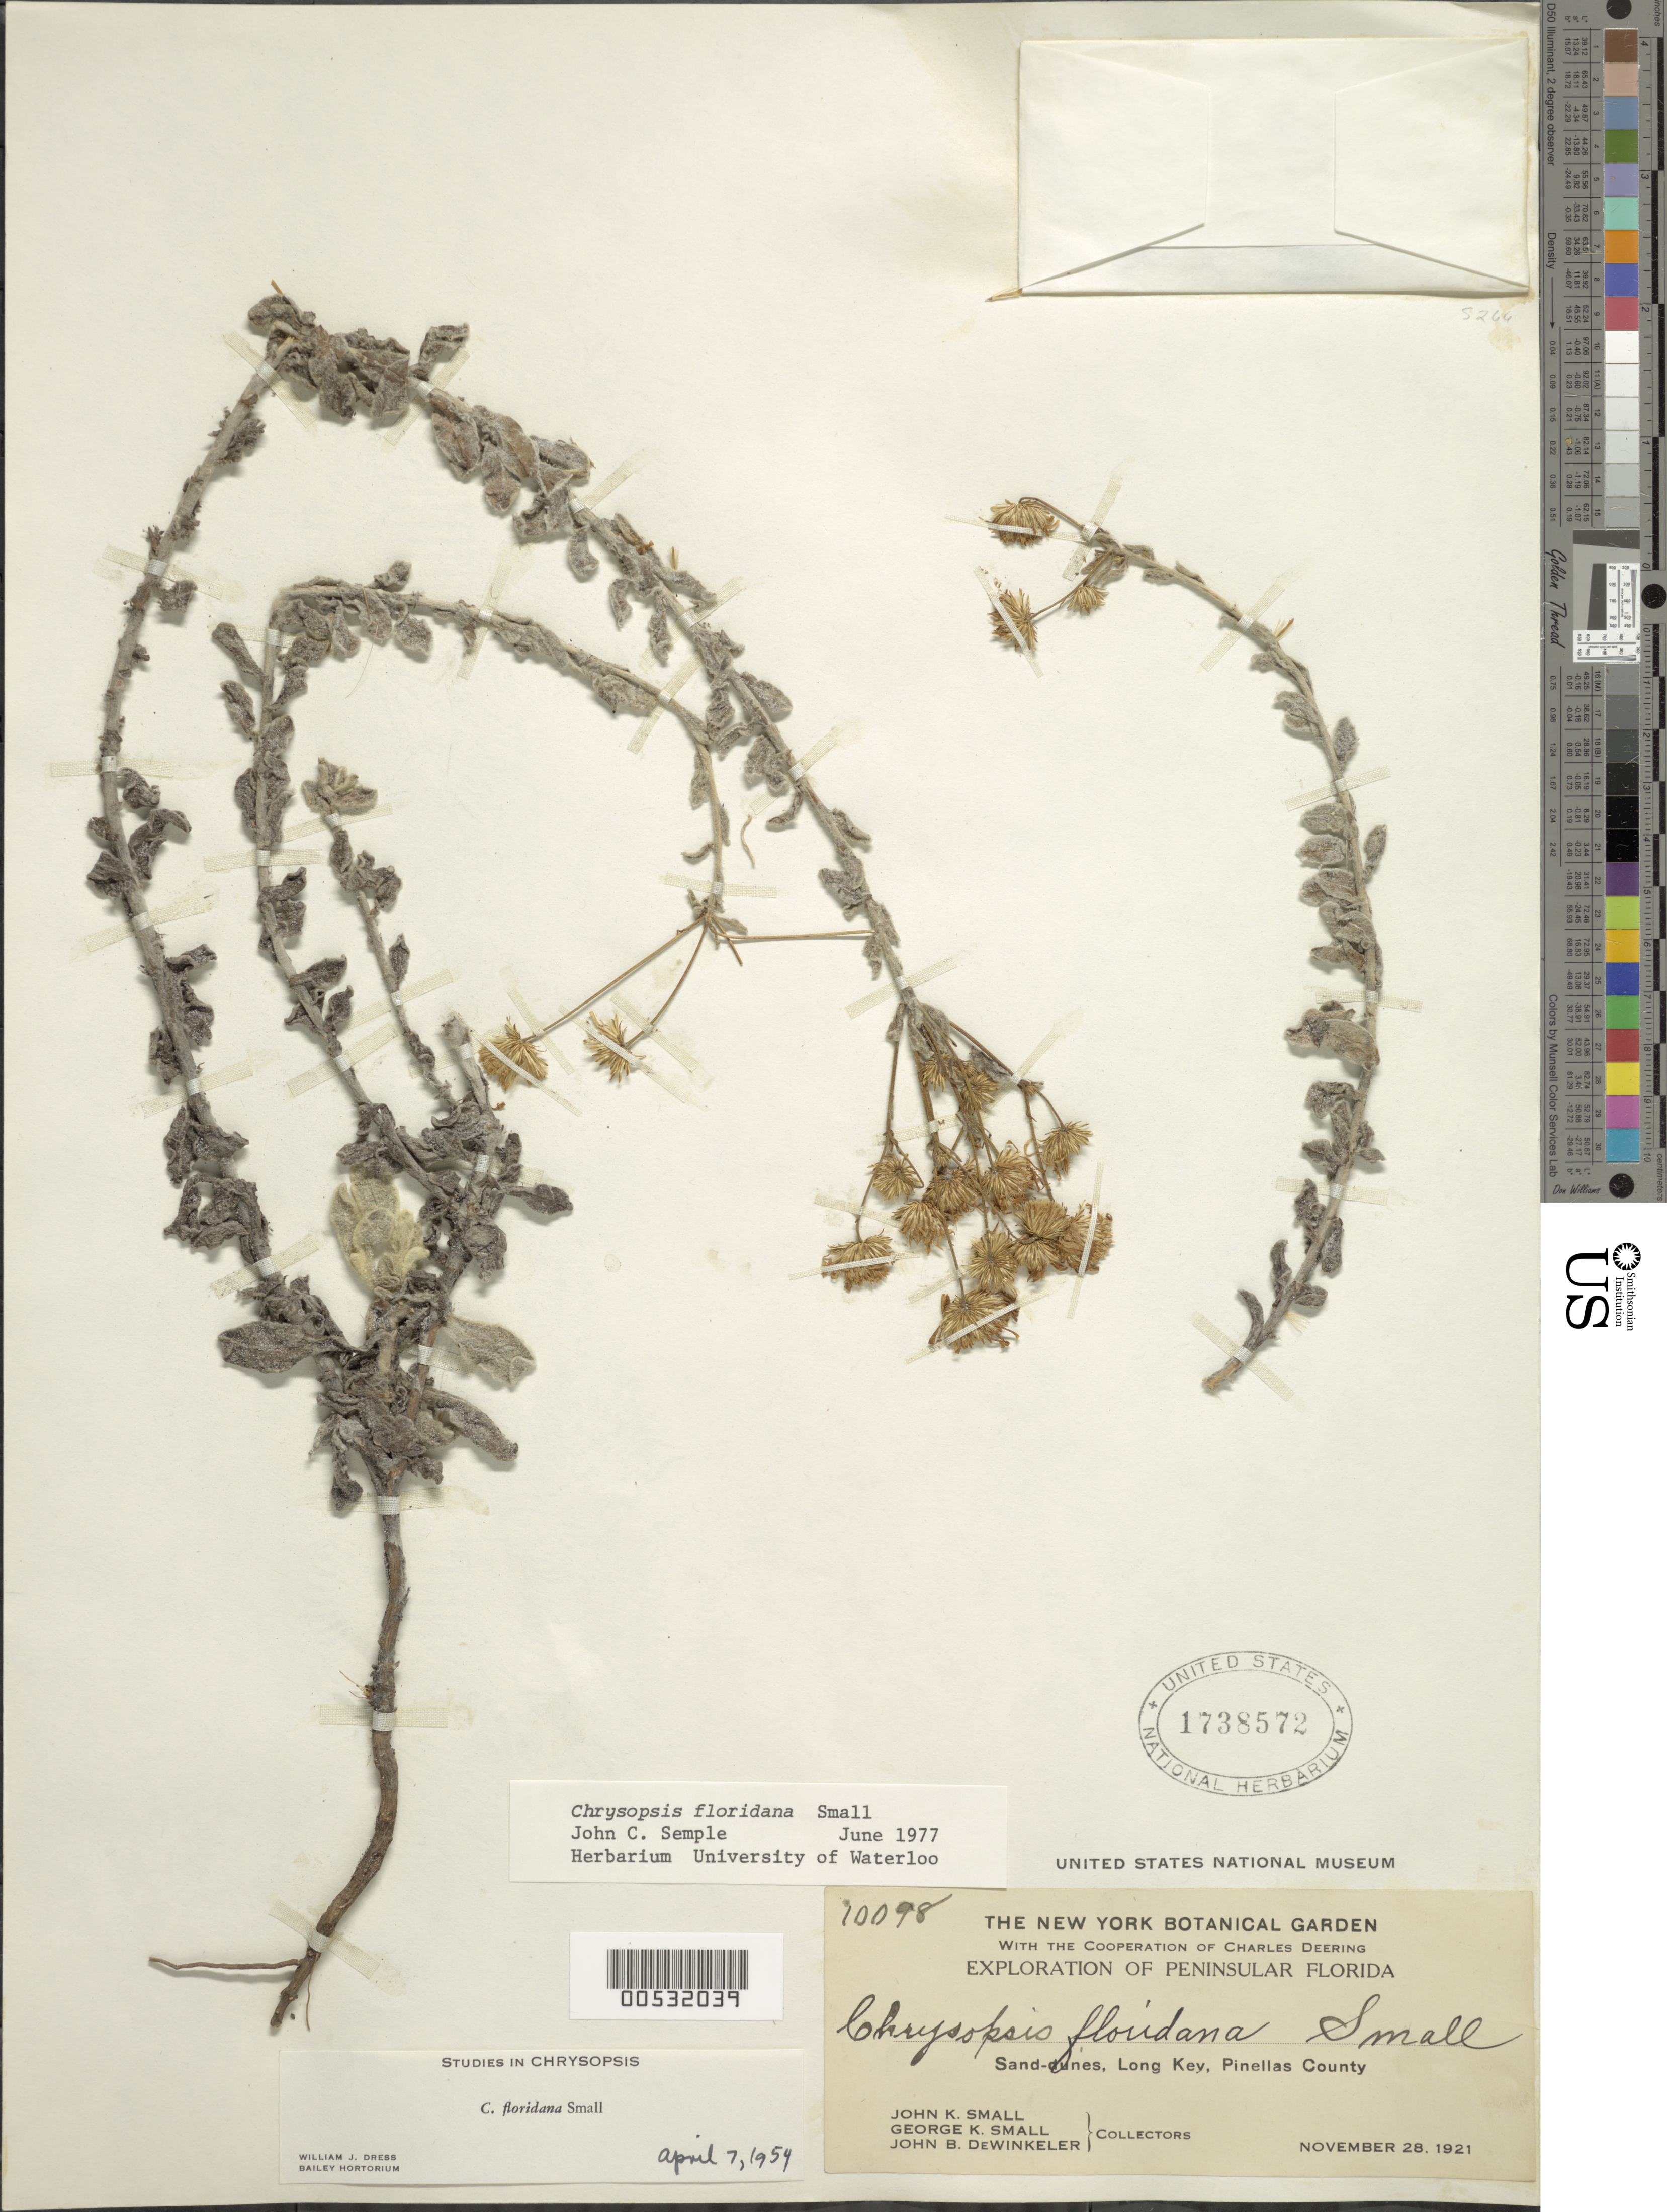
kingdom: Plantae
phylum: Tracheophyta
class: Magnoliopsida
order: Asterales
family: Asteraceae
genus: Chrysopsis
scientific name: Chrysopsis floridana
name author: Small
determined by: Semple, J.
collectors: J. K. Small, G. K. Small & J. Dewinkeler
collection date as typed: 28 Nov 1921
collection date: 1921-11-28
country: United States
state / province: Florida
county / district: Pinellas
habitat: Sand-dunes.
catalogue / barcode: US 1738572